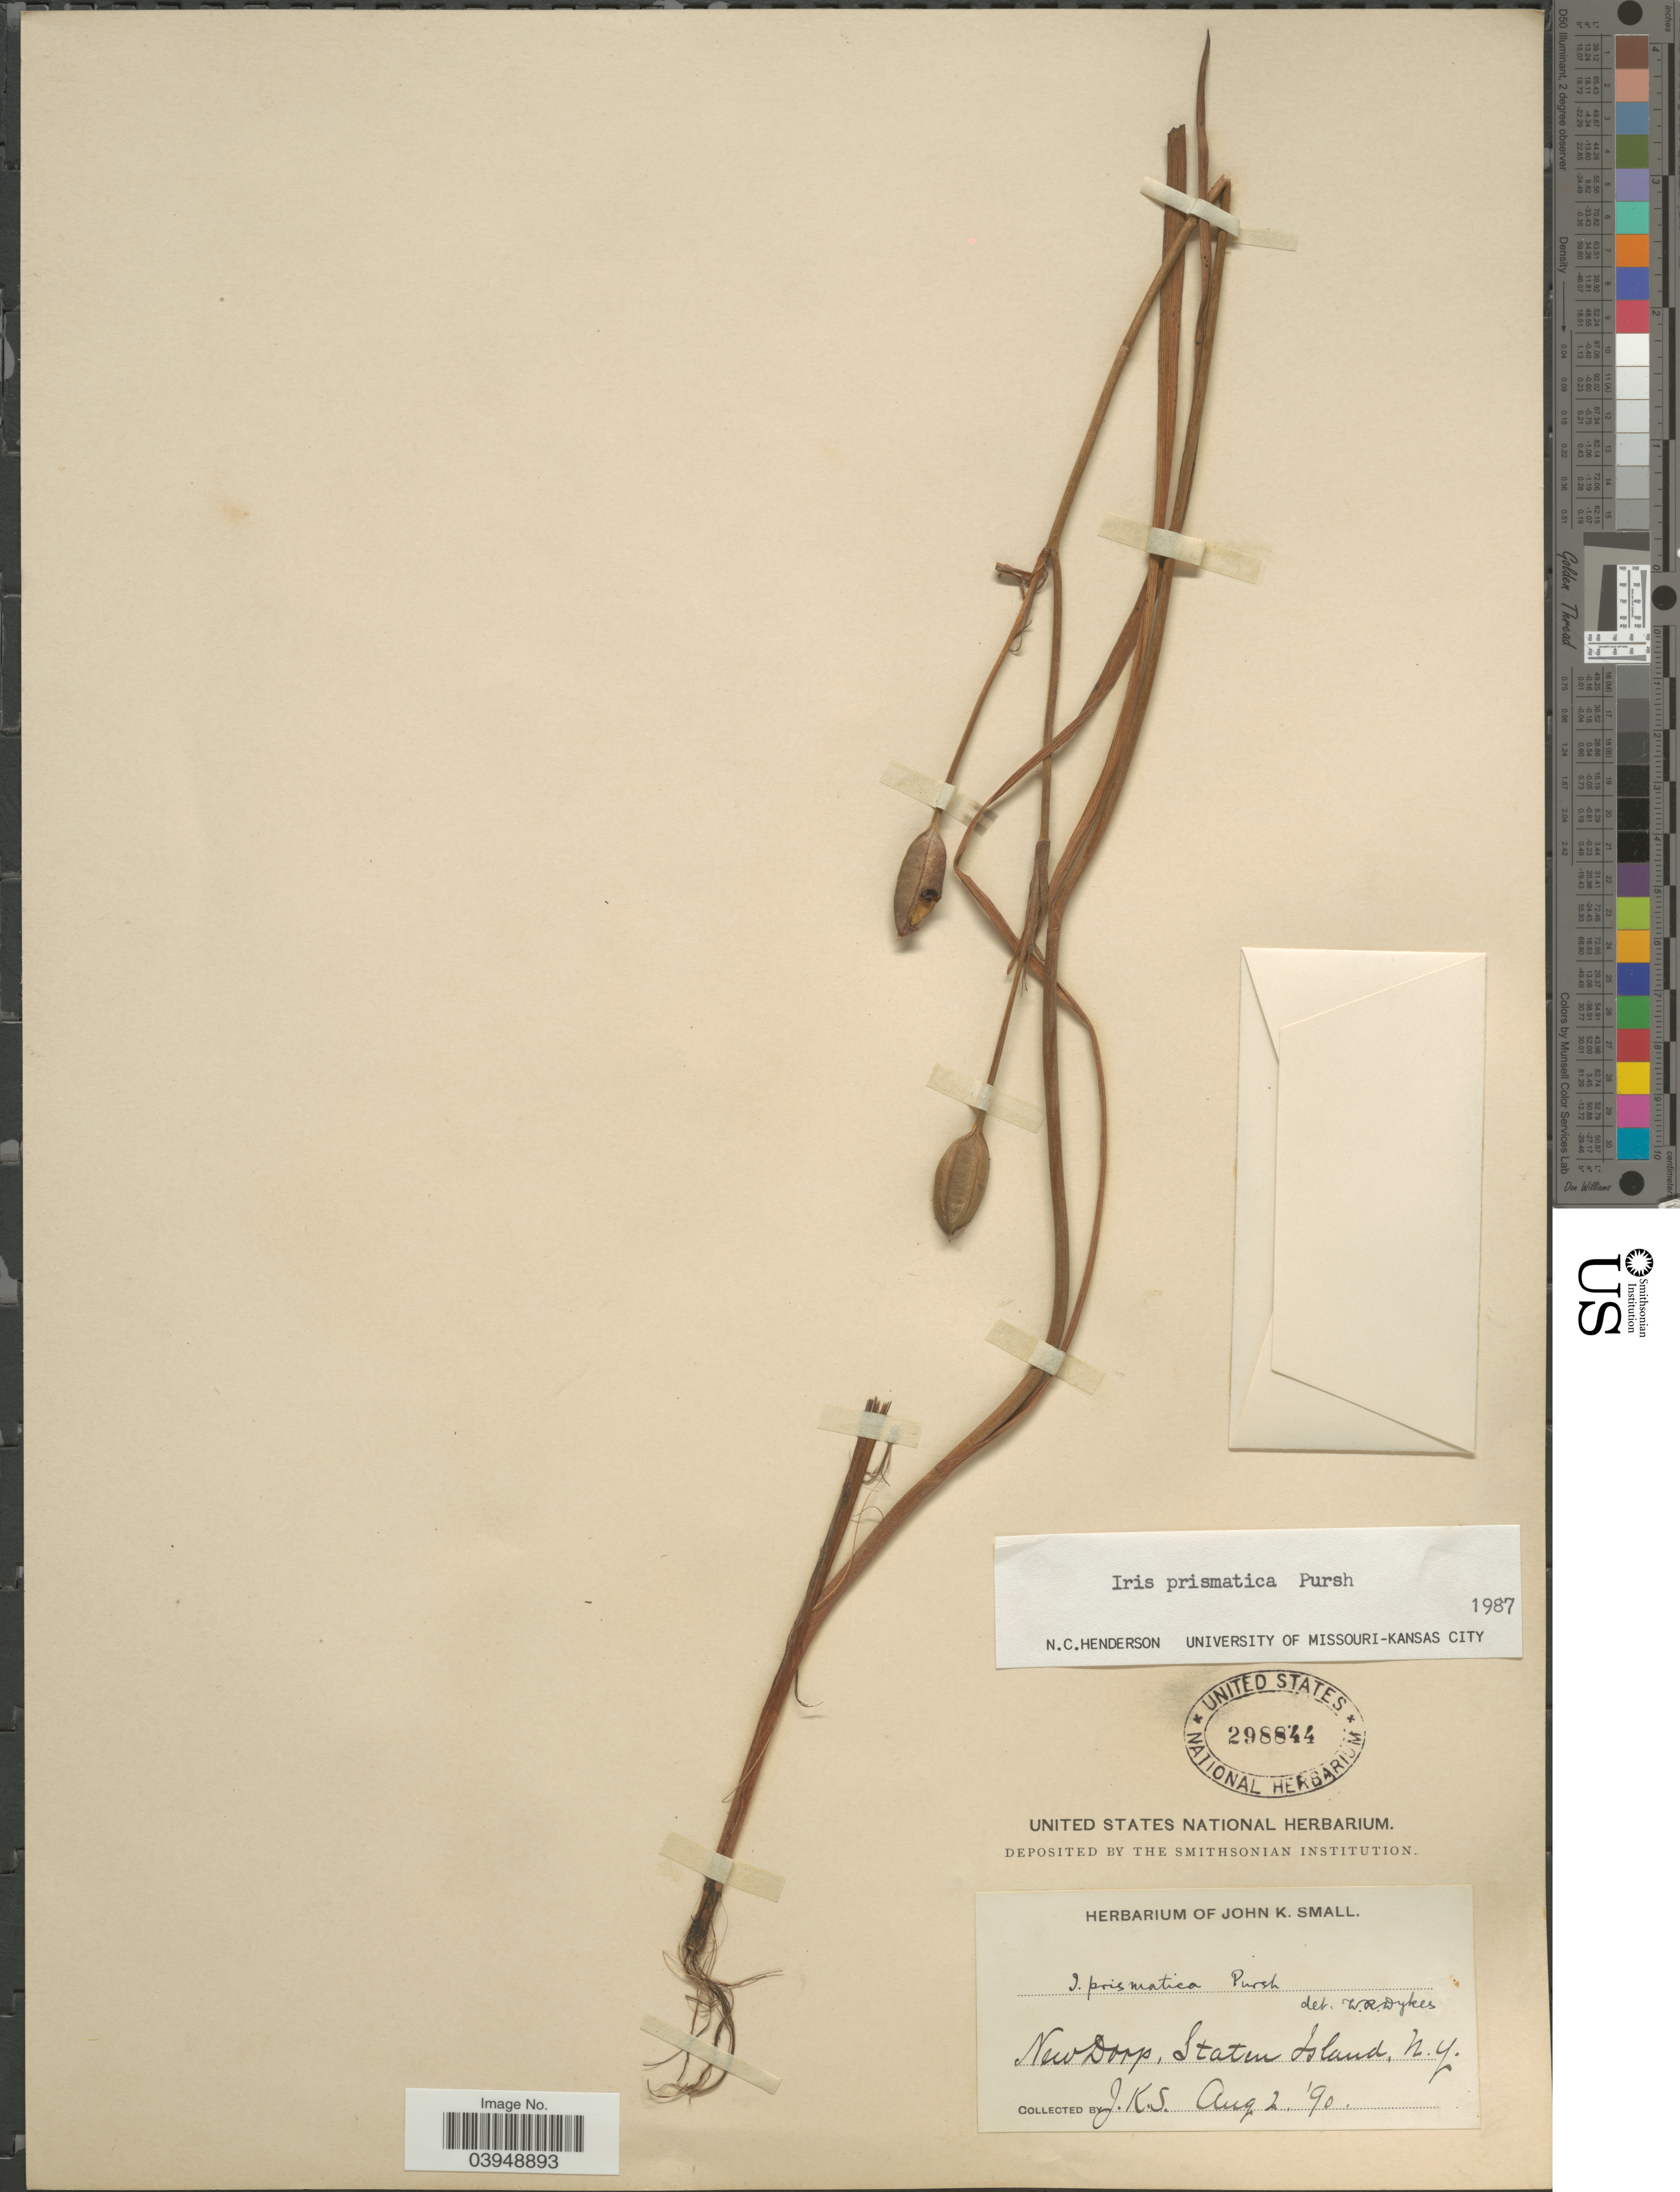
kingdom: Plantae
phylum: Tracheophyta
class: Liliopsida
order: Asparagales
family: Iridaceae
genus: Iris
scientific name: Iris prismatica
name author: Pursh ex Ker Gawl.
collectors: J. K. Small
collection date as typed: Transcribed d/m/y: 2/8/90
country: United States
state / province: New York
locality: New Dorp, Staten Island, N.Y.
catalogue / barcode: US 298844